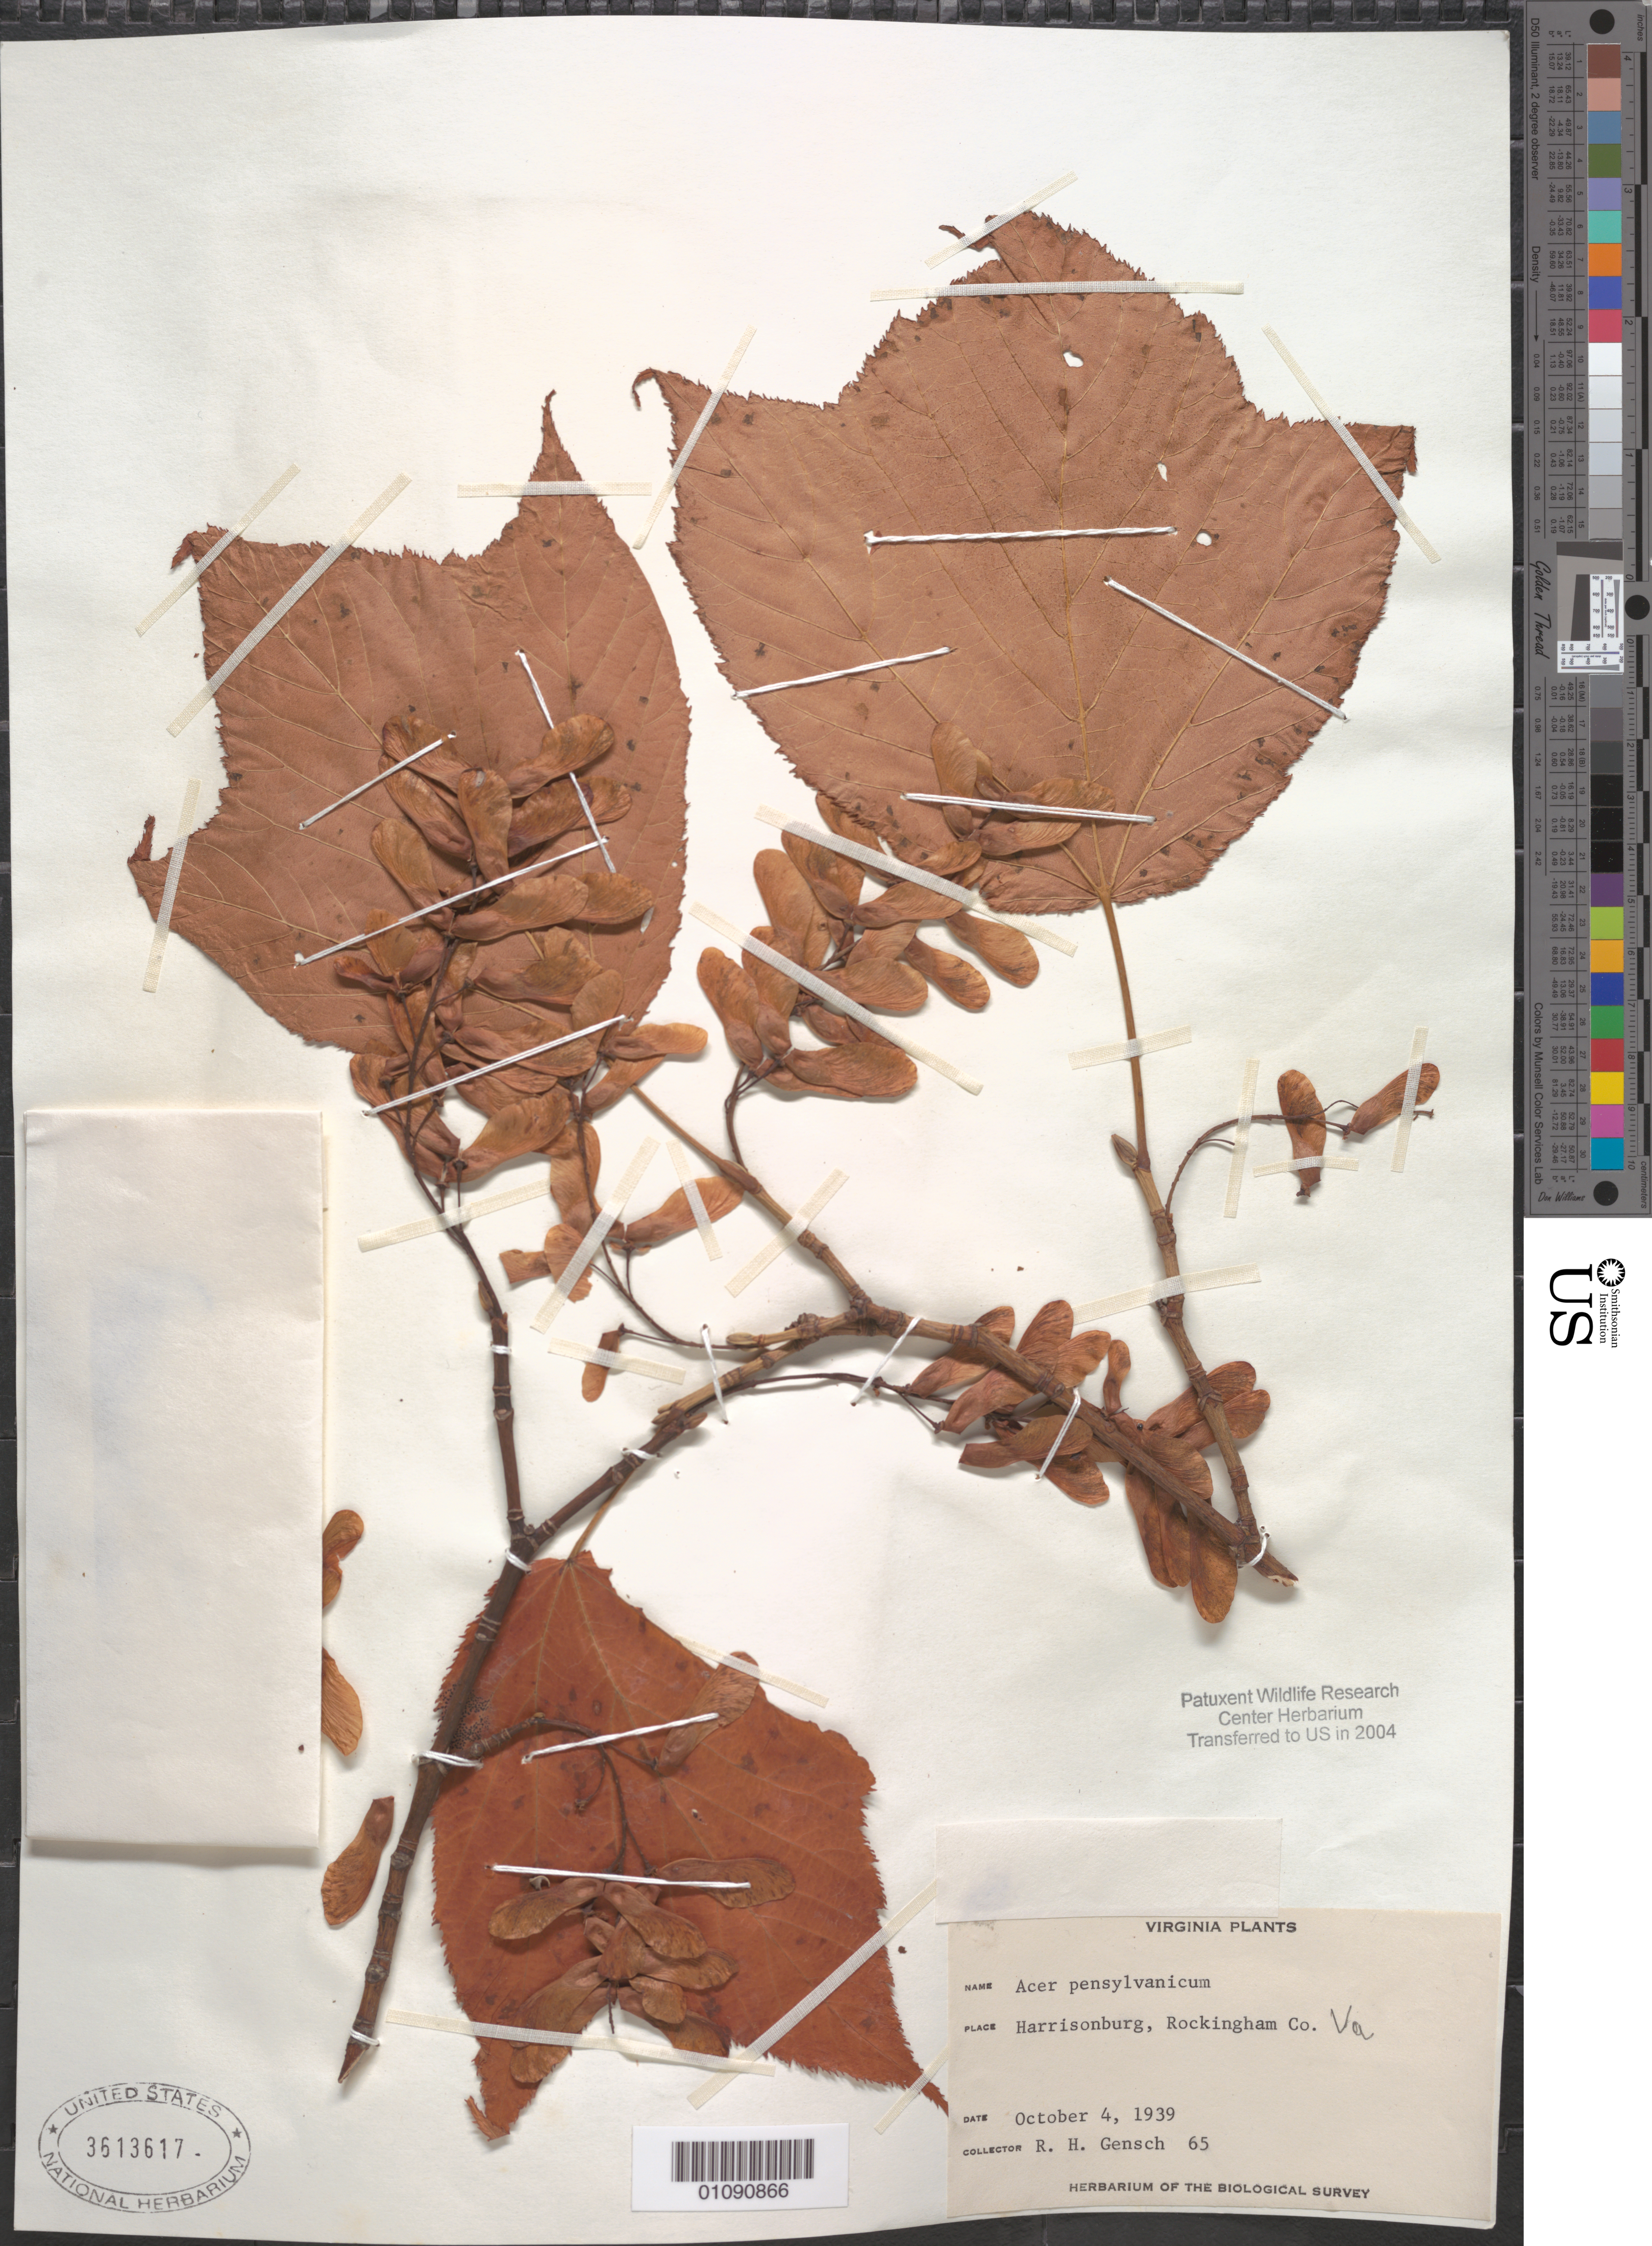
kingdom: Plantae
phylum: Tracheophyta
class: Magnoliopsida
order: Sapindales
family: Sapindaceae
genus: Acer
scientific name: Acer pensylvanicum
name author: L.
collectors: R. Gensch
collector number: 65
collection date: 1939-10-04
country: United States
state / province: Virginia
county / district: Rockingham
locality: Harrisonburg.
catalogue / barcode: US 3613617